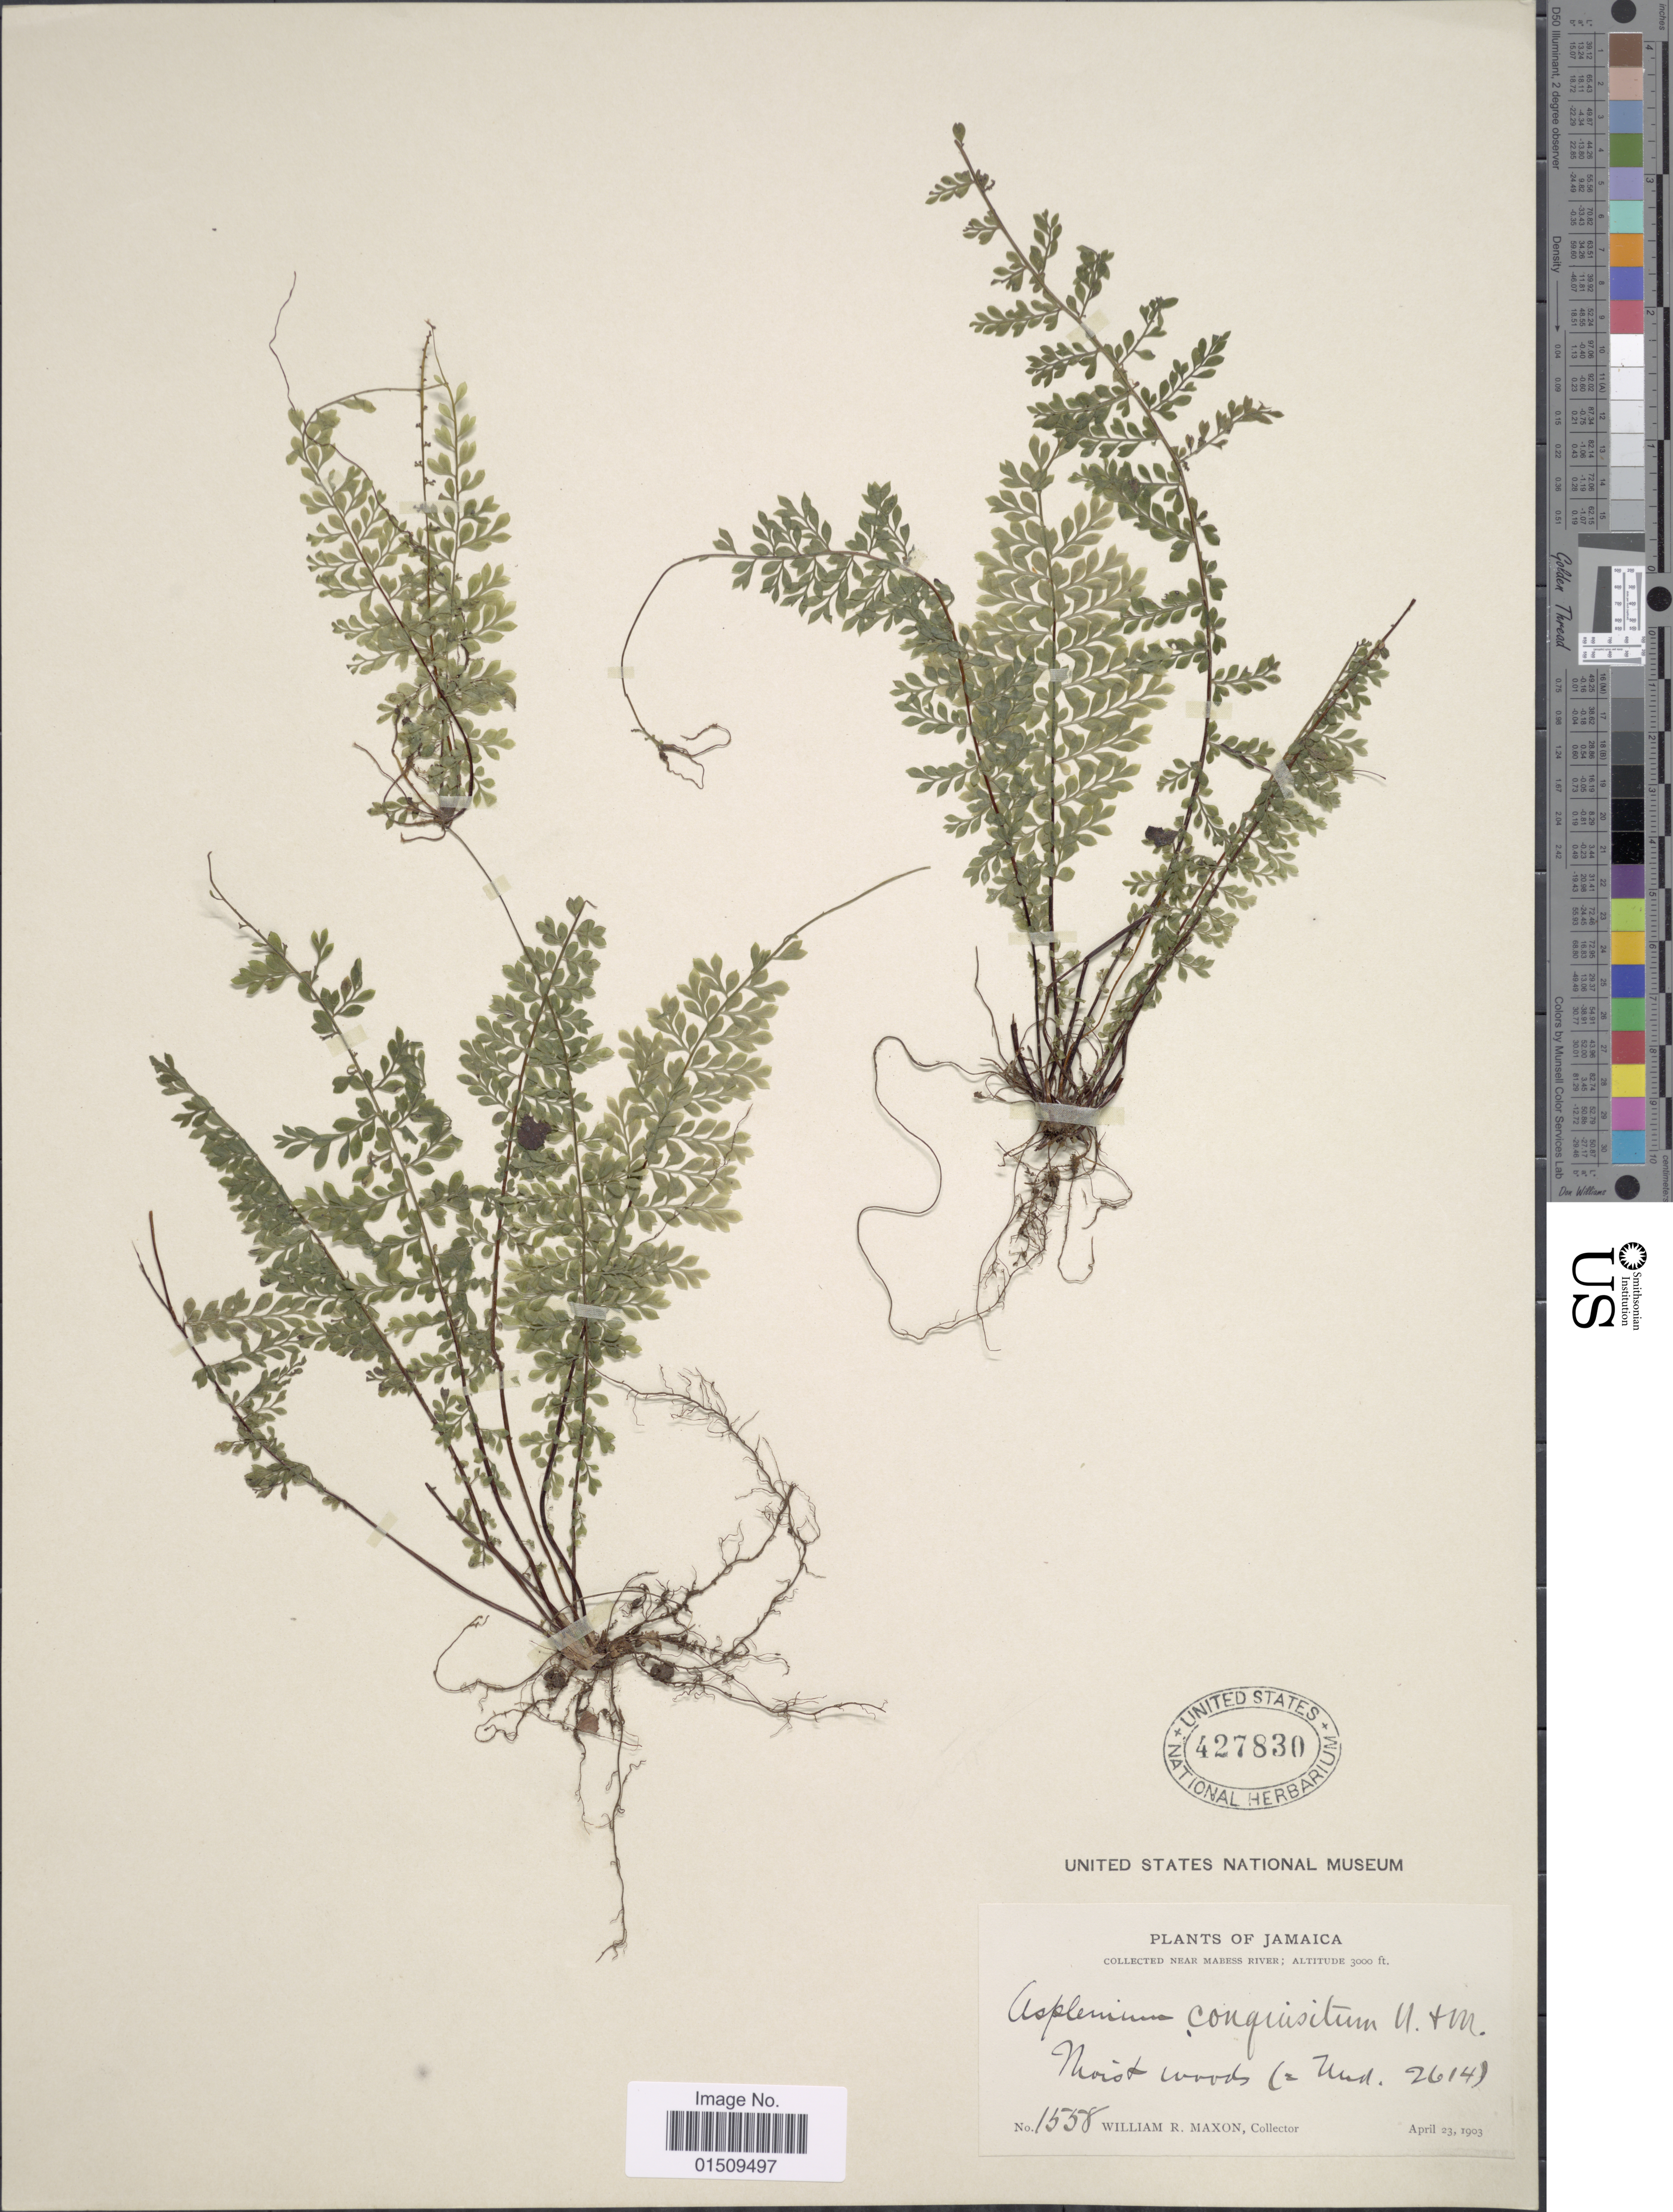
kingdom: Plantae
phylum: Tracheophyta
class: Polypodiopsida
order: Polypodiales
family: Aspleniaceae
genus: Asplenium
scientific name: Asplenium rutaceum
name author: (Willd.) Mett.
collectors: W. R. Maxon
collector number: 1558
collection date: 1903-04-23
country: Jamaica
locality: Jamaica, near Mabess River.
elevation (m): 914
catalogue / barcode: US 427830